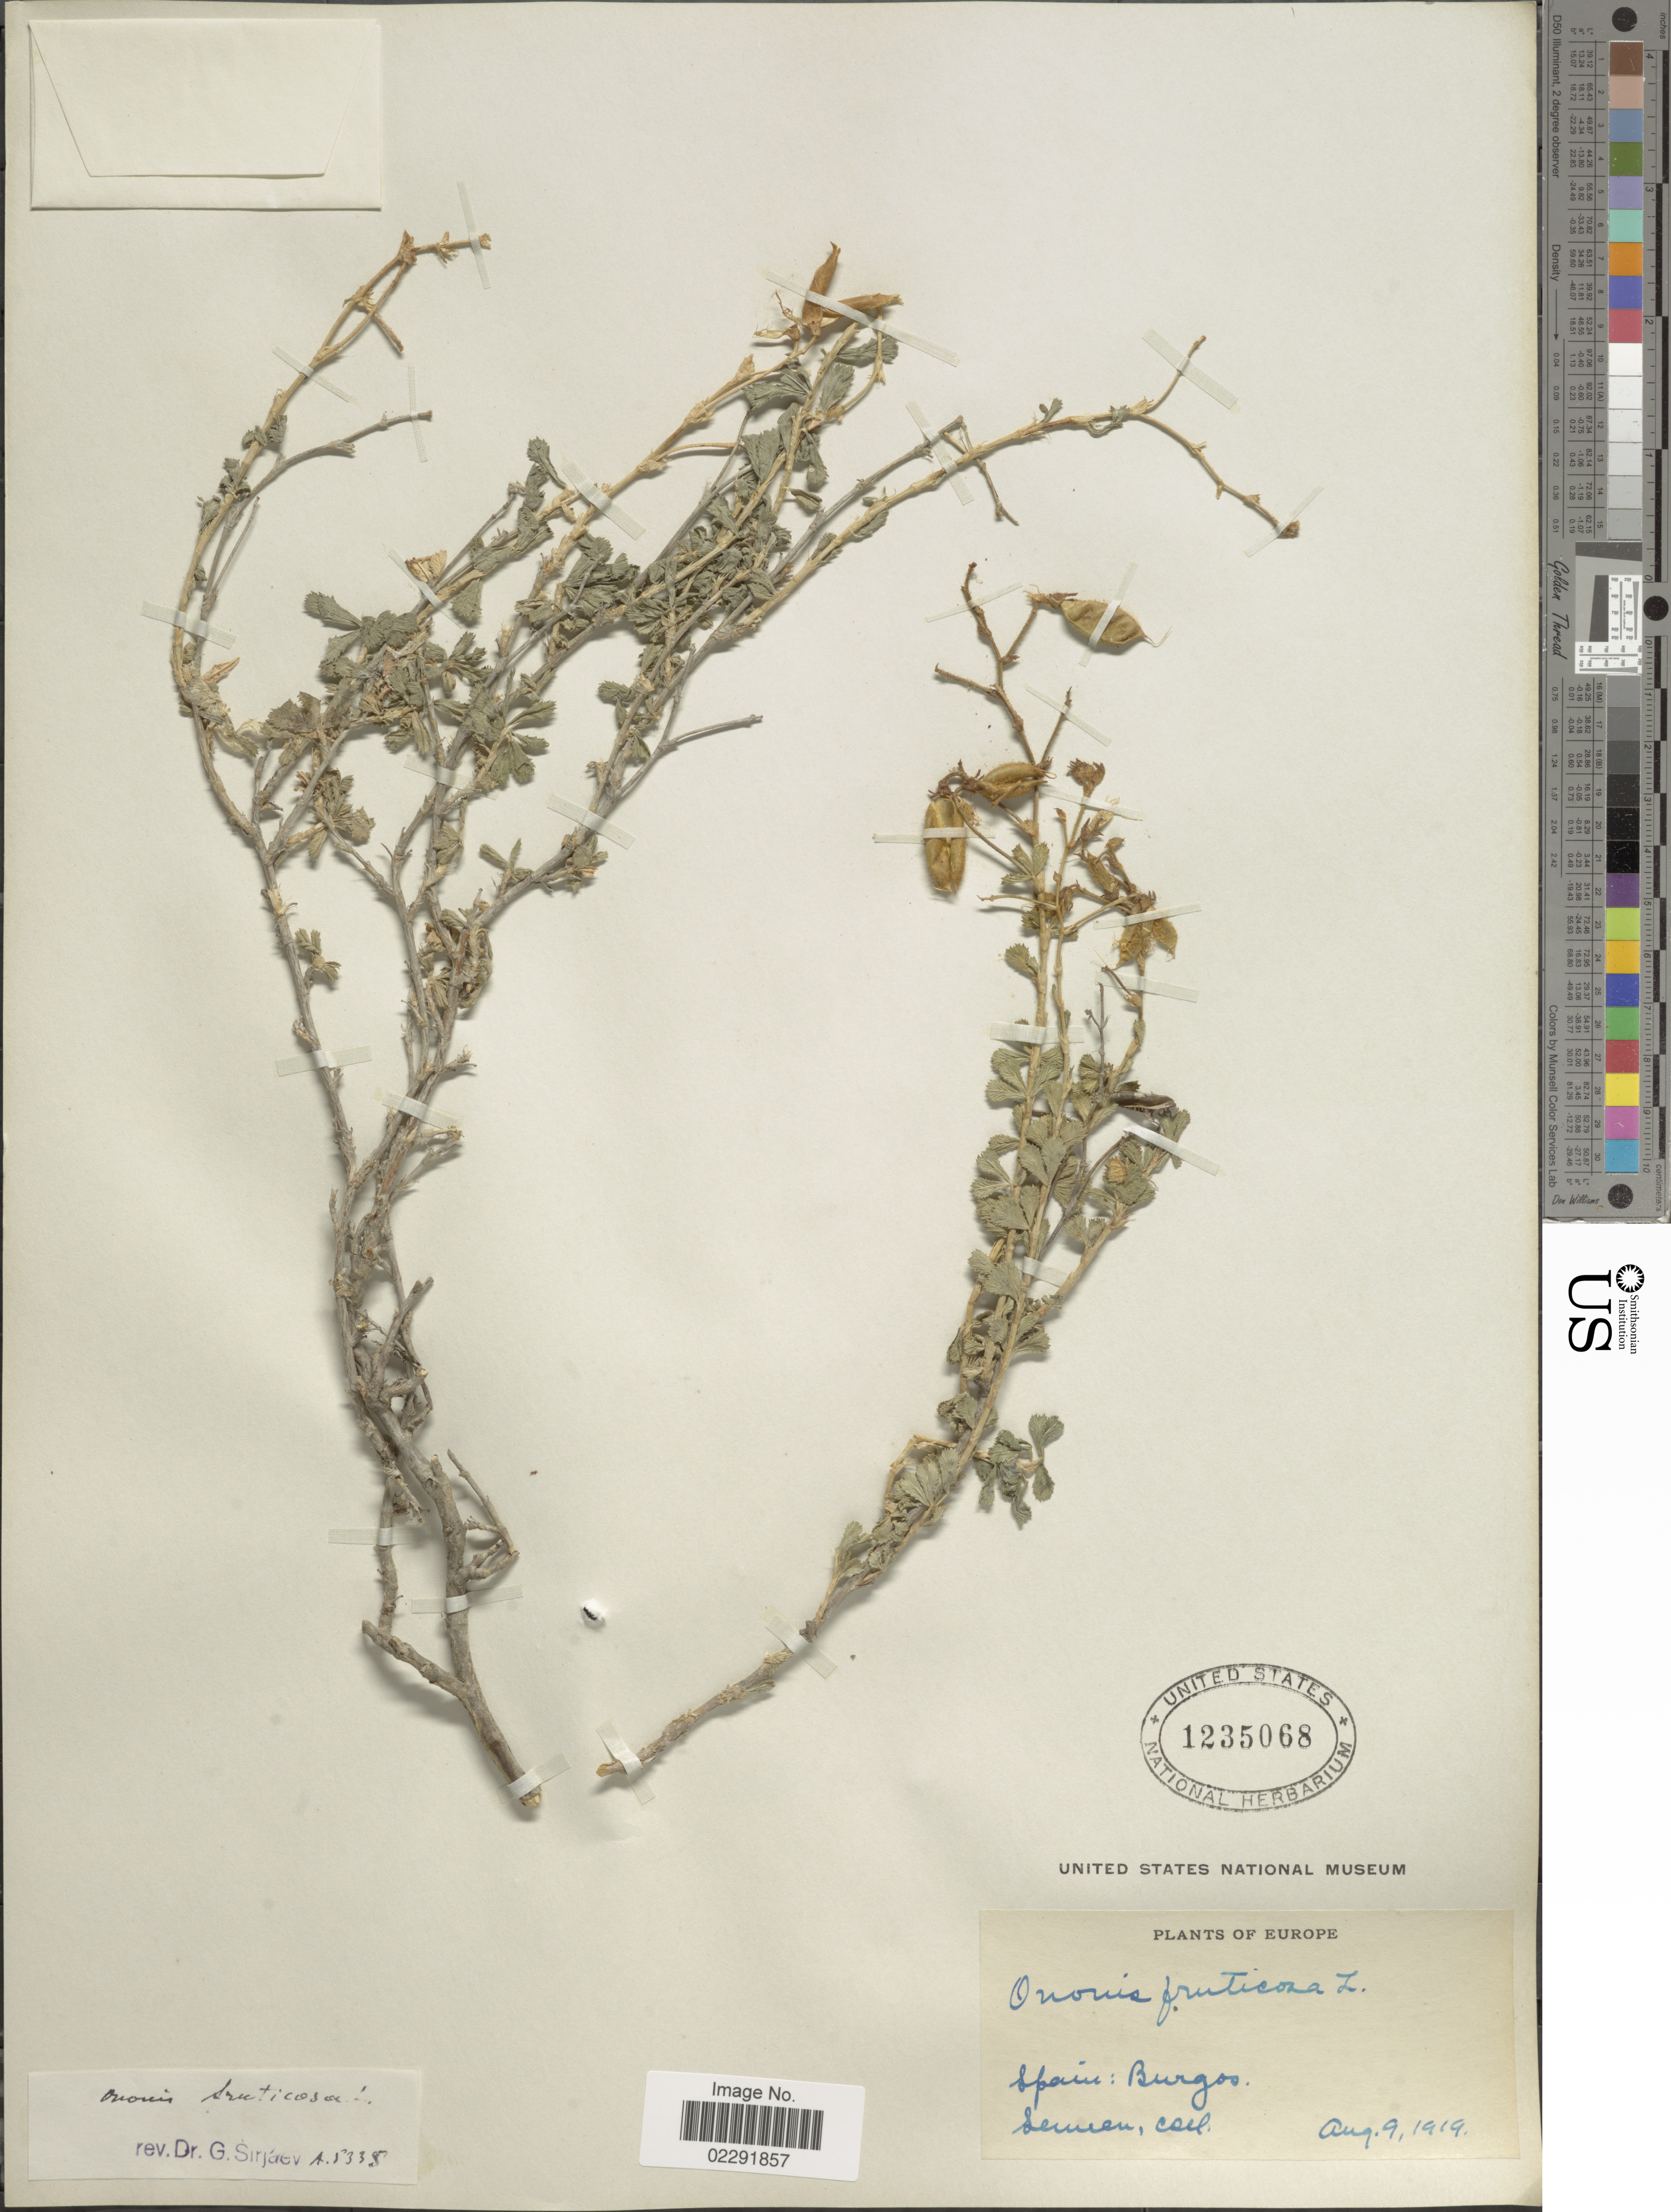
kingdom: Plantae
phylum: Tracheophyta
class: Magnoliopsida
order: Fabales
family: Fabaceae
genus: Ononis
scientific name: Ononis fruticosa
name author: L.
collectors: E. Sennen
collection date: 1919-08-09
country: Spain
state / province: Castilla y León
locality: Europe, Burgos.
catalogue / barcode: US 1235068